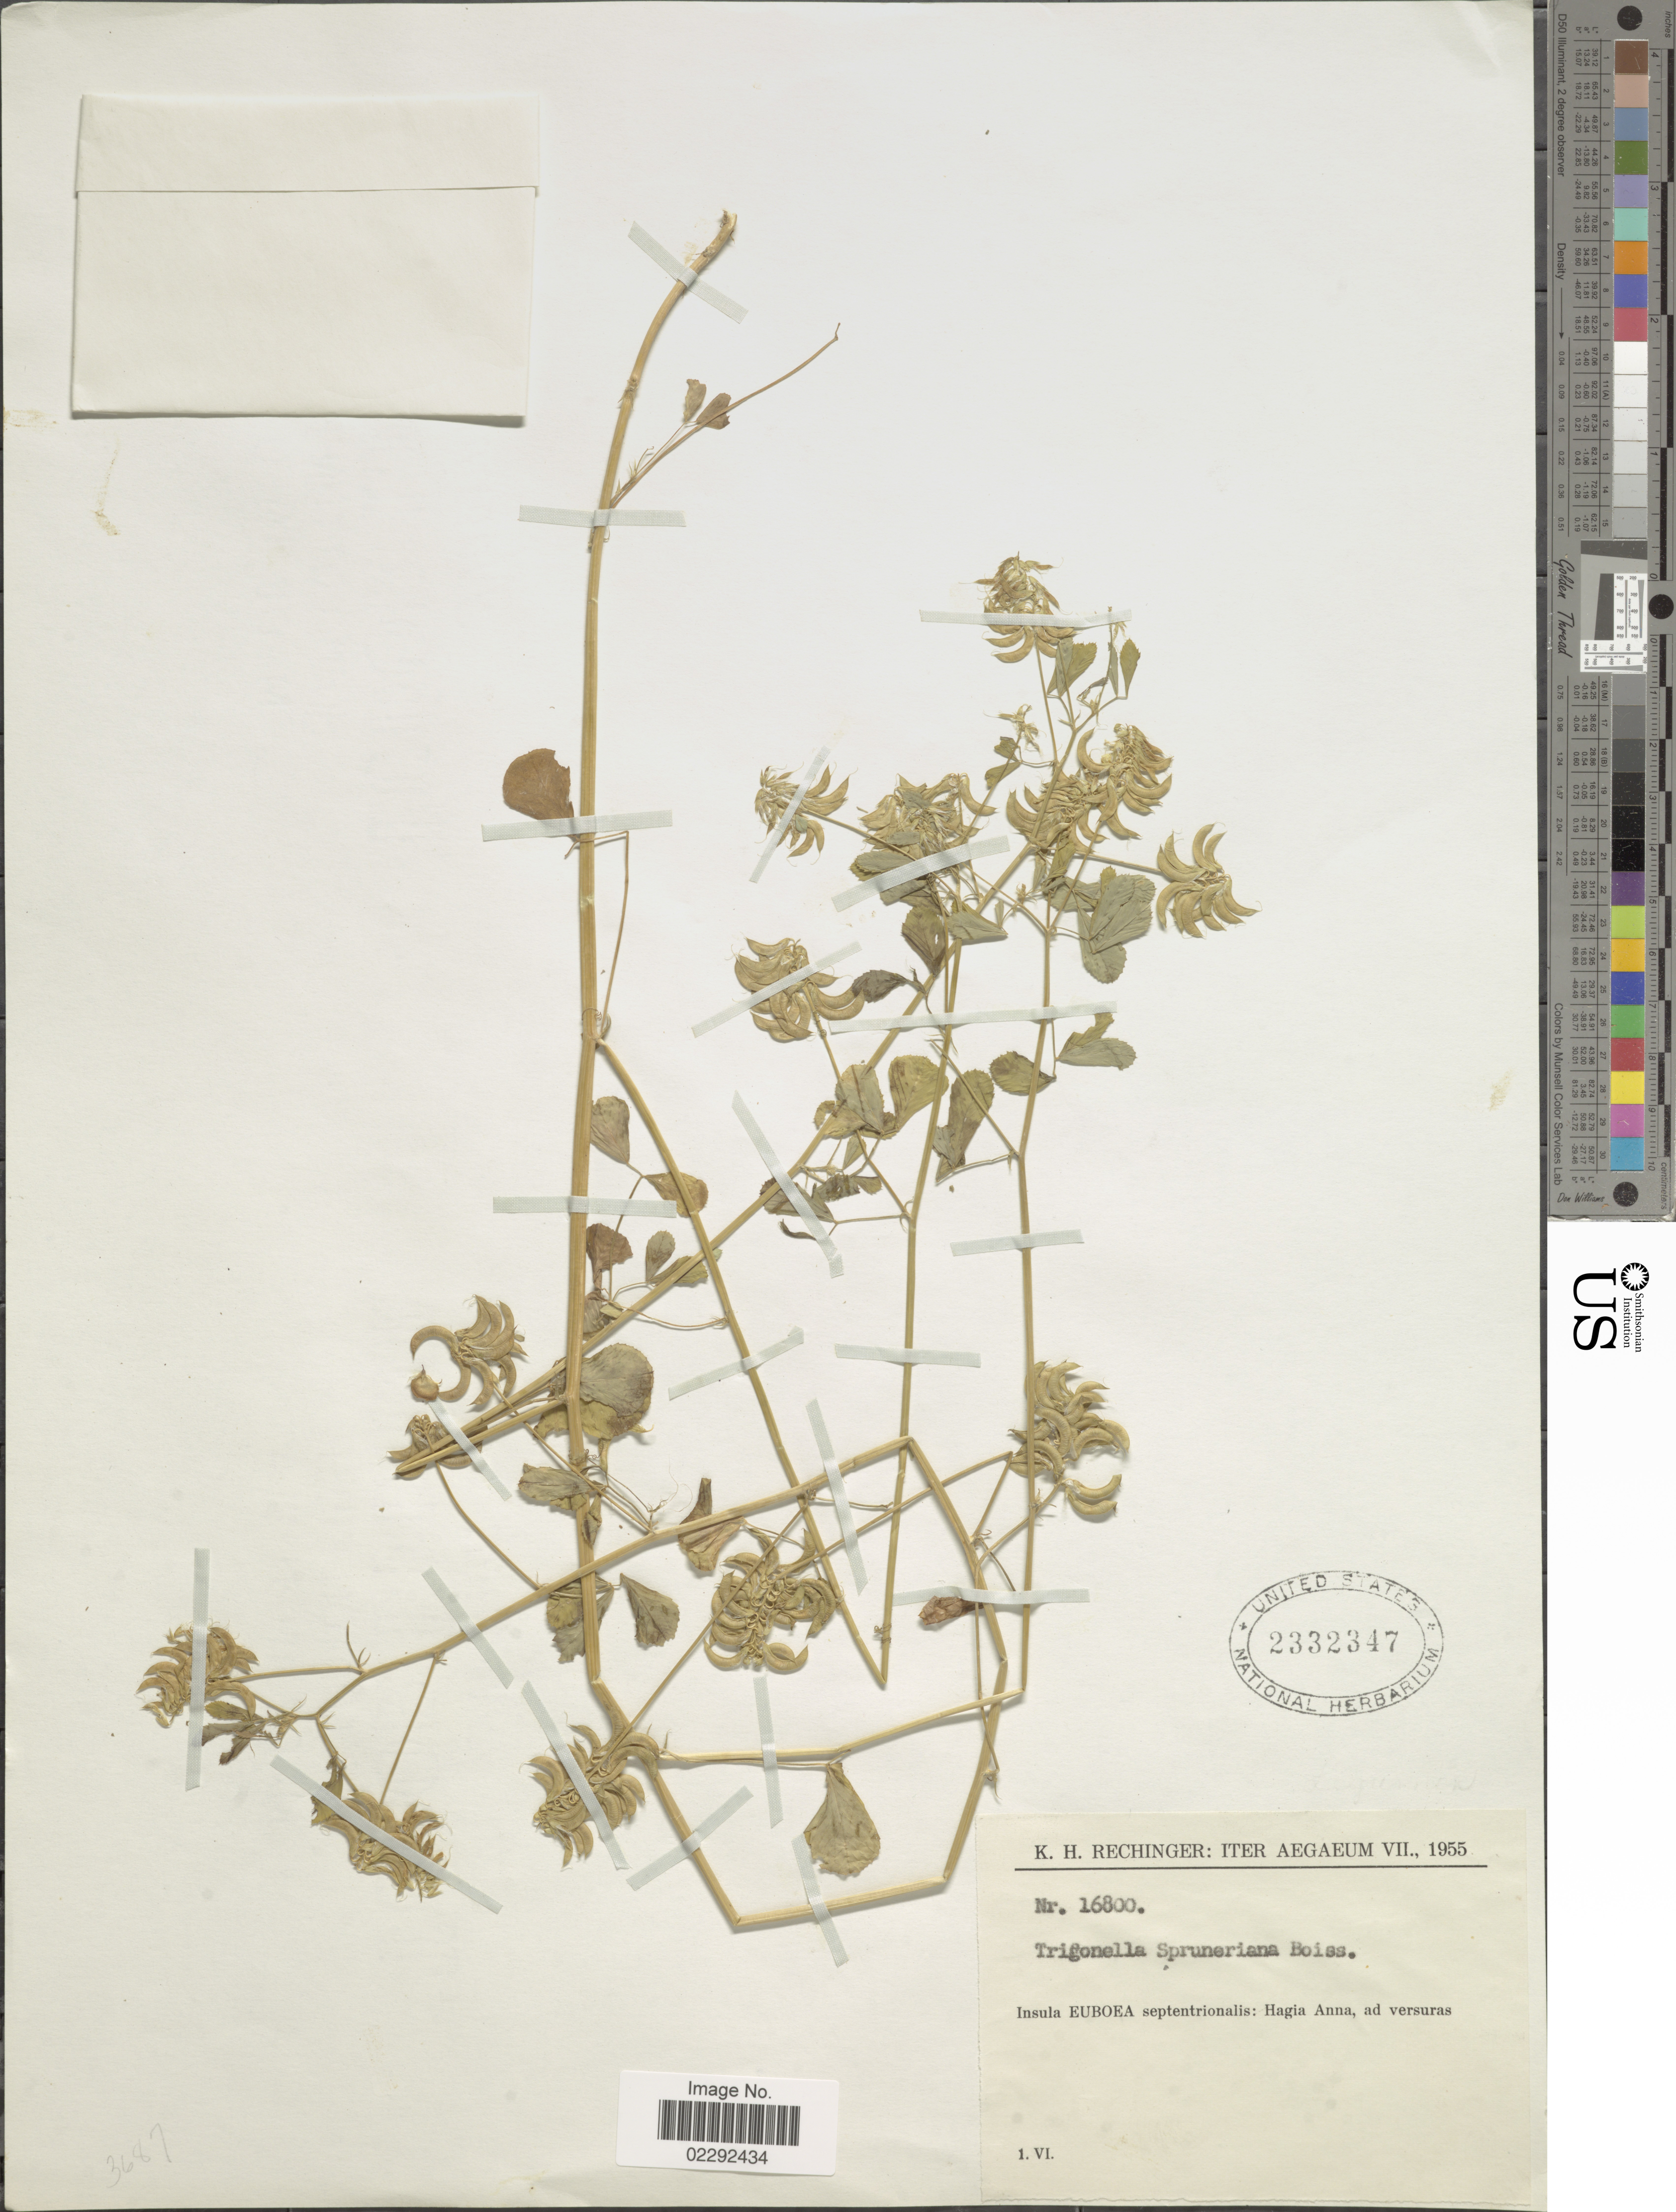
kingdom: Plantae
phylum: Tracheophyta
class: Magnoliopsida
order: Fabales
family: Fabaceae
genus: Trigonella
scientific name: Trigonella spruneriana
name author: Boiss.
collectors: K. H. Rechinger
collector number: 16800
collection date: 1955-06-01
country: Greece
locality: Aegaeum. Insula Euboea septentrionalis: Hagia Anna, ad versuras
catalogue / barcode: US 2332347